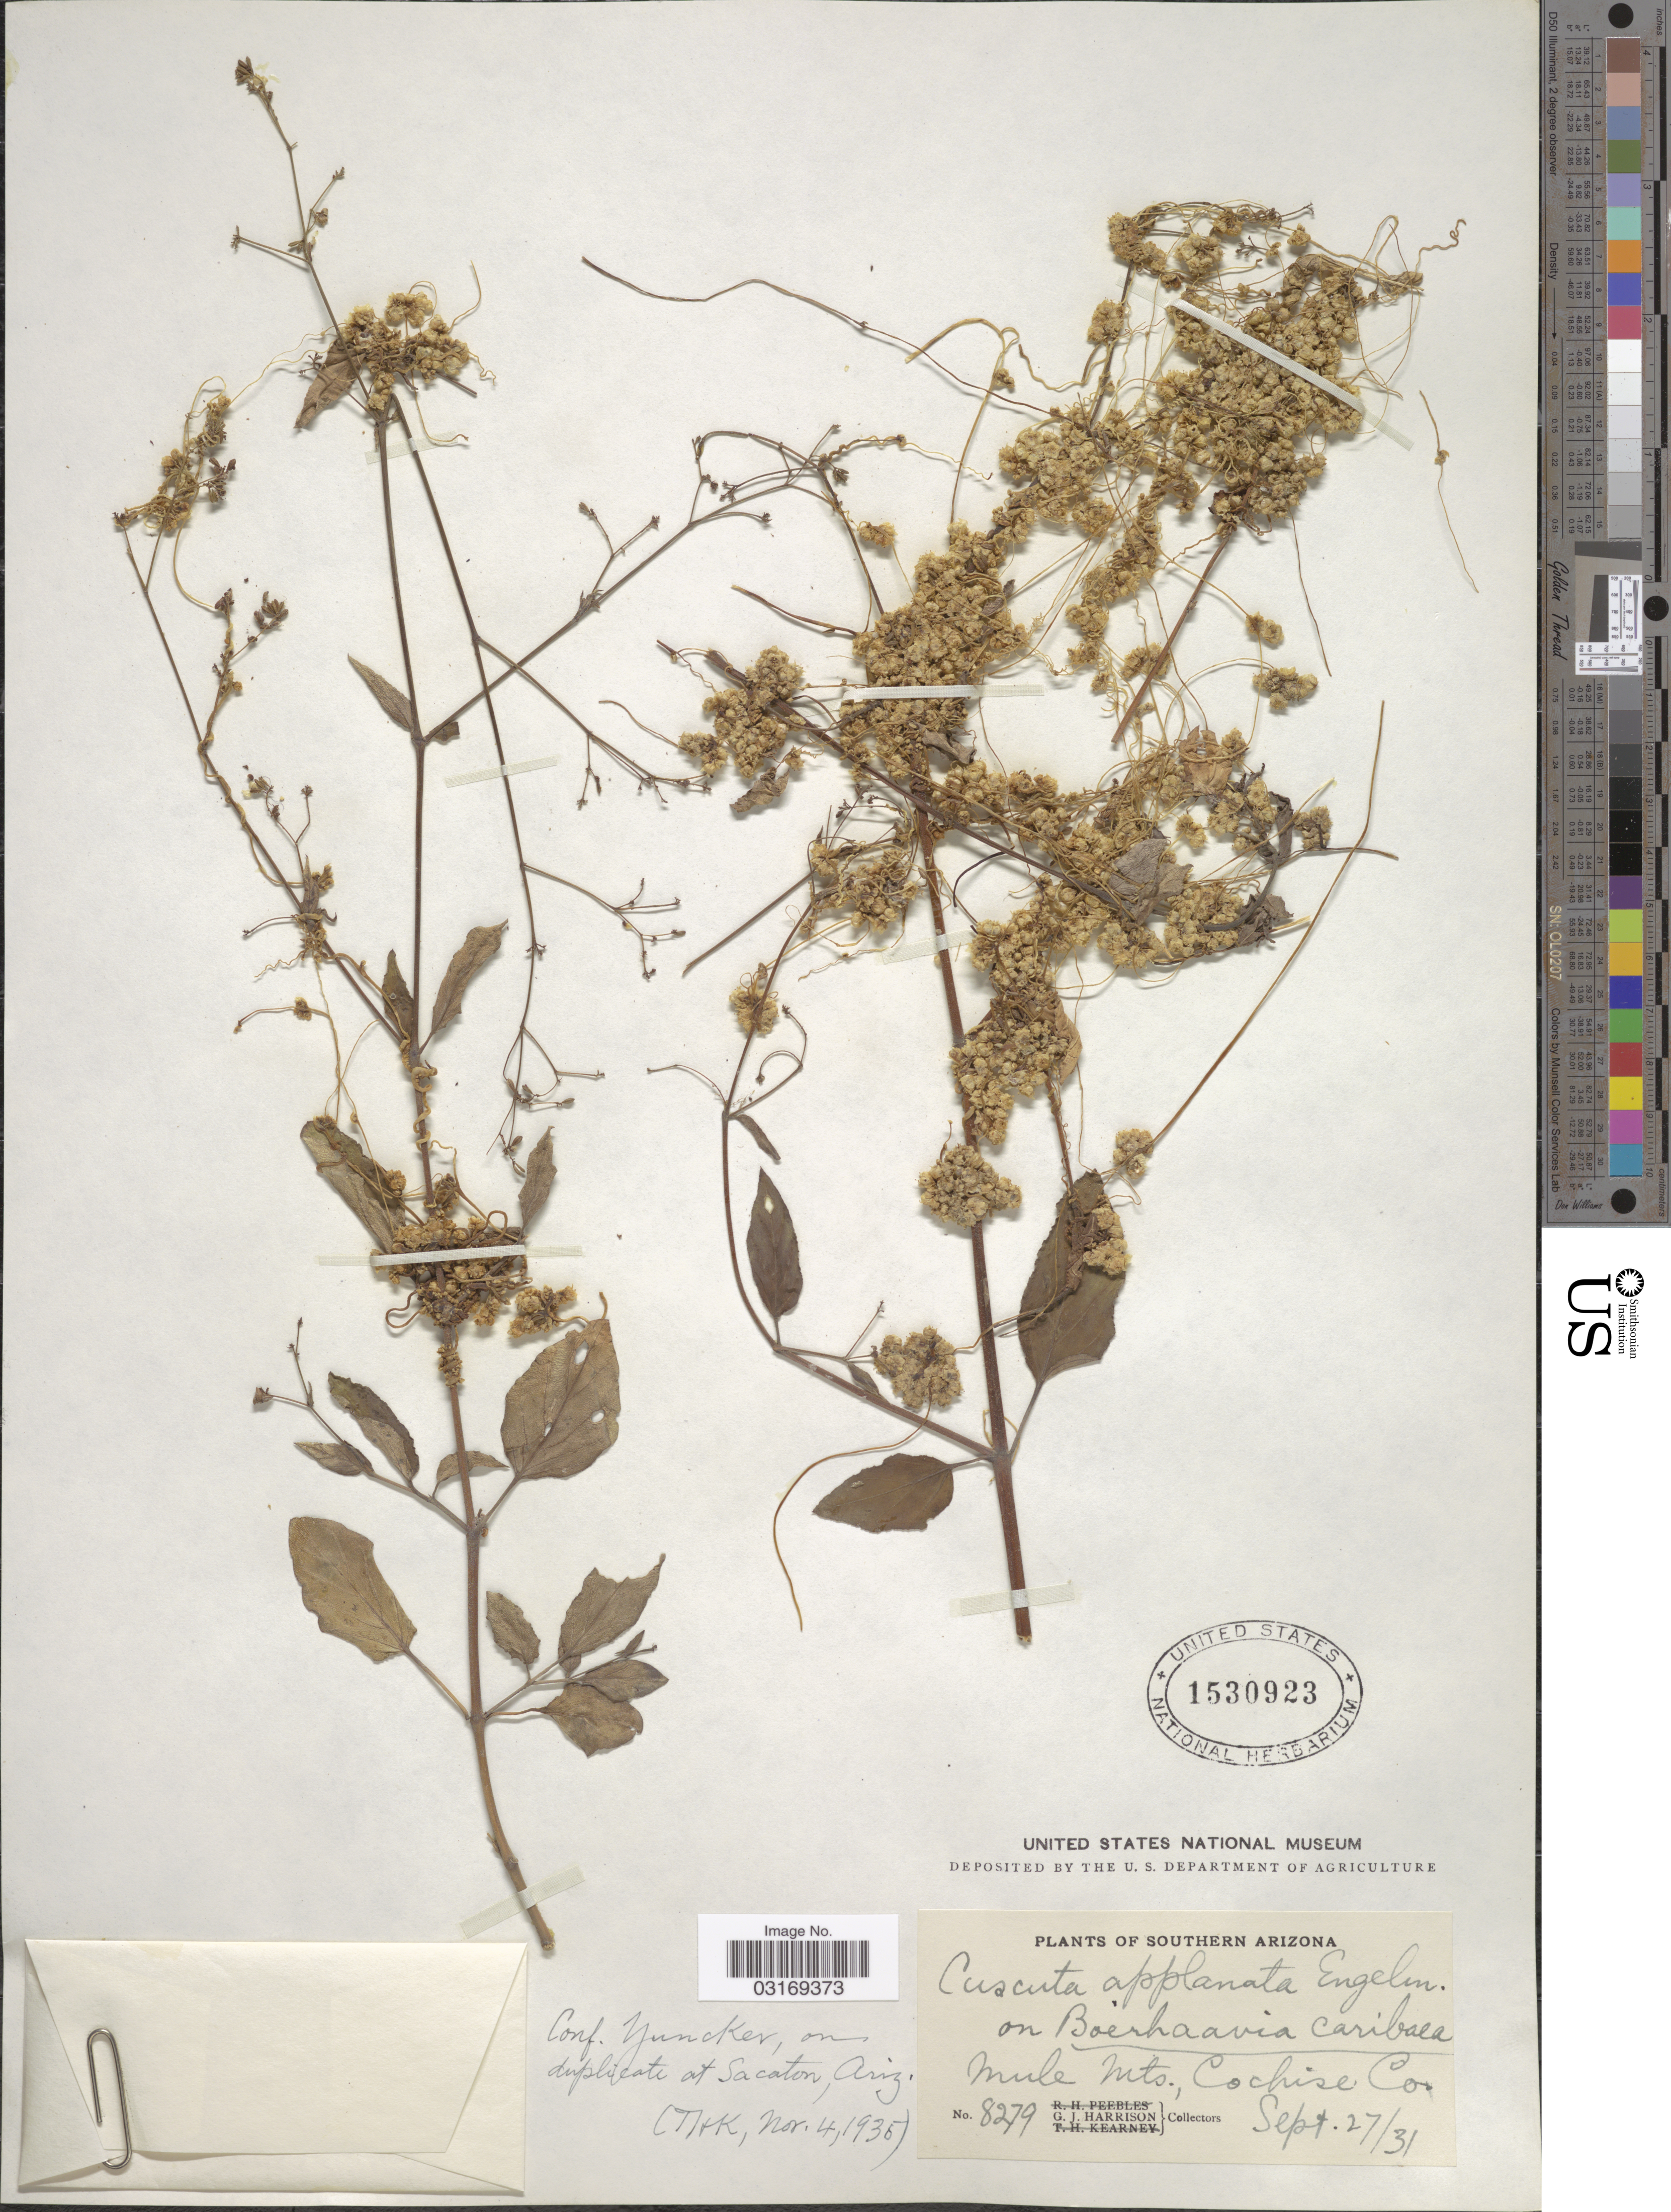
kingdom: Plantae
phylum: Tracheophyta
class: Magnoliopsida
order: Solanales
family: Convolvulaceae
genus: Cuscuta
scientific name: Cuscuta applanata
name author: Engelm.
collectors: G. J. Harrison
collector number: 8279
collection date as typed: Transcribed d/m/y: 27/9/31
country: United States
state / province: Arizona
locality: Southern Arizona. Mule Mts., Cochise Co.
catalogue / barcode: US 1530923